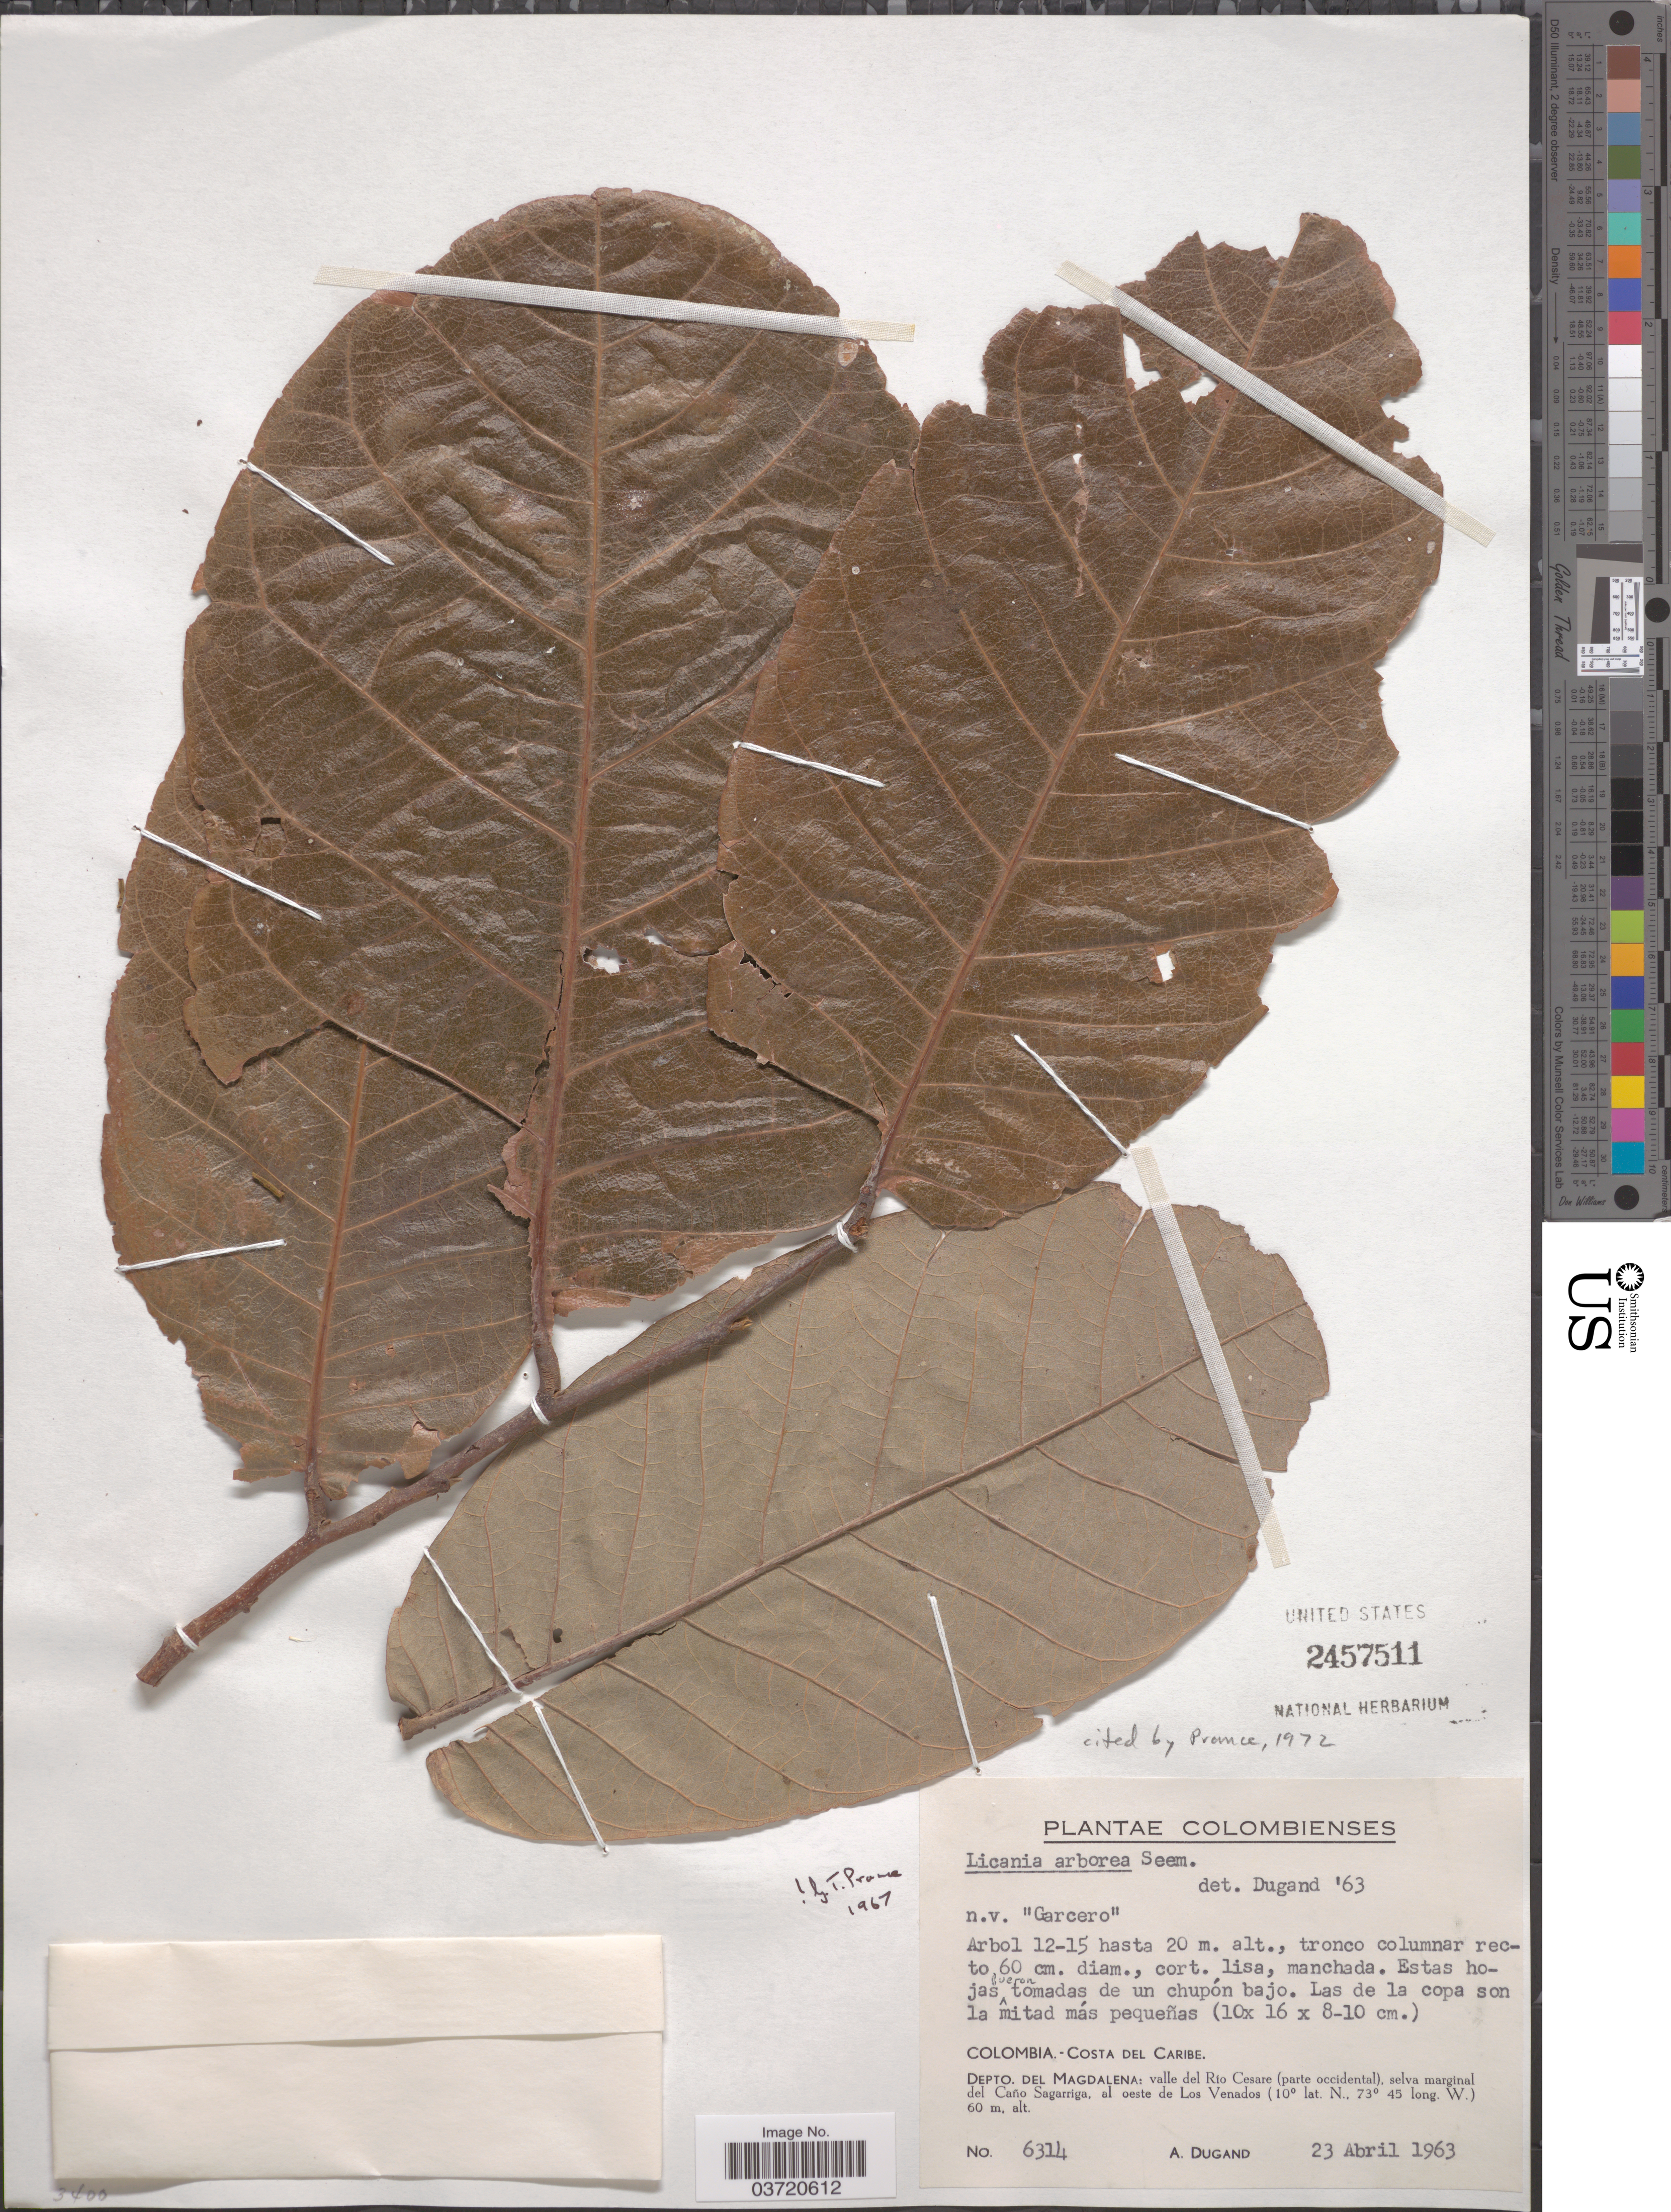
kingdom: Plantae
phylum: Tracheophyta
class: Magnoliopsida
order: Malpighiales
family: Chrysobalanaceae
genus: Microdesmia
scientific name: Microdesmia arborea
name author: (Seem.) Sothers & Prance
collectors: A. Dugand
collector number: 6314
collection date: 1963-04-23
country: Colombia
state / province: Magdalena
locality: Costa del Caribe. Depto. del Magdalena: valle del Rio Cesare (parte occidental), selva marginal del Caño Sagarriga, al oeste de Los Venados.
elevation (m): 60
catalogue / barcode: US 2457511